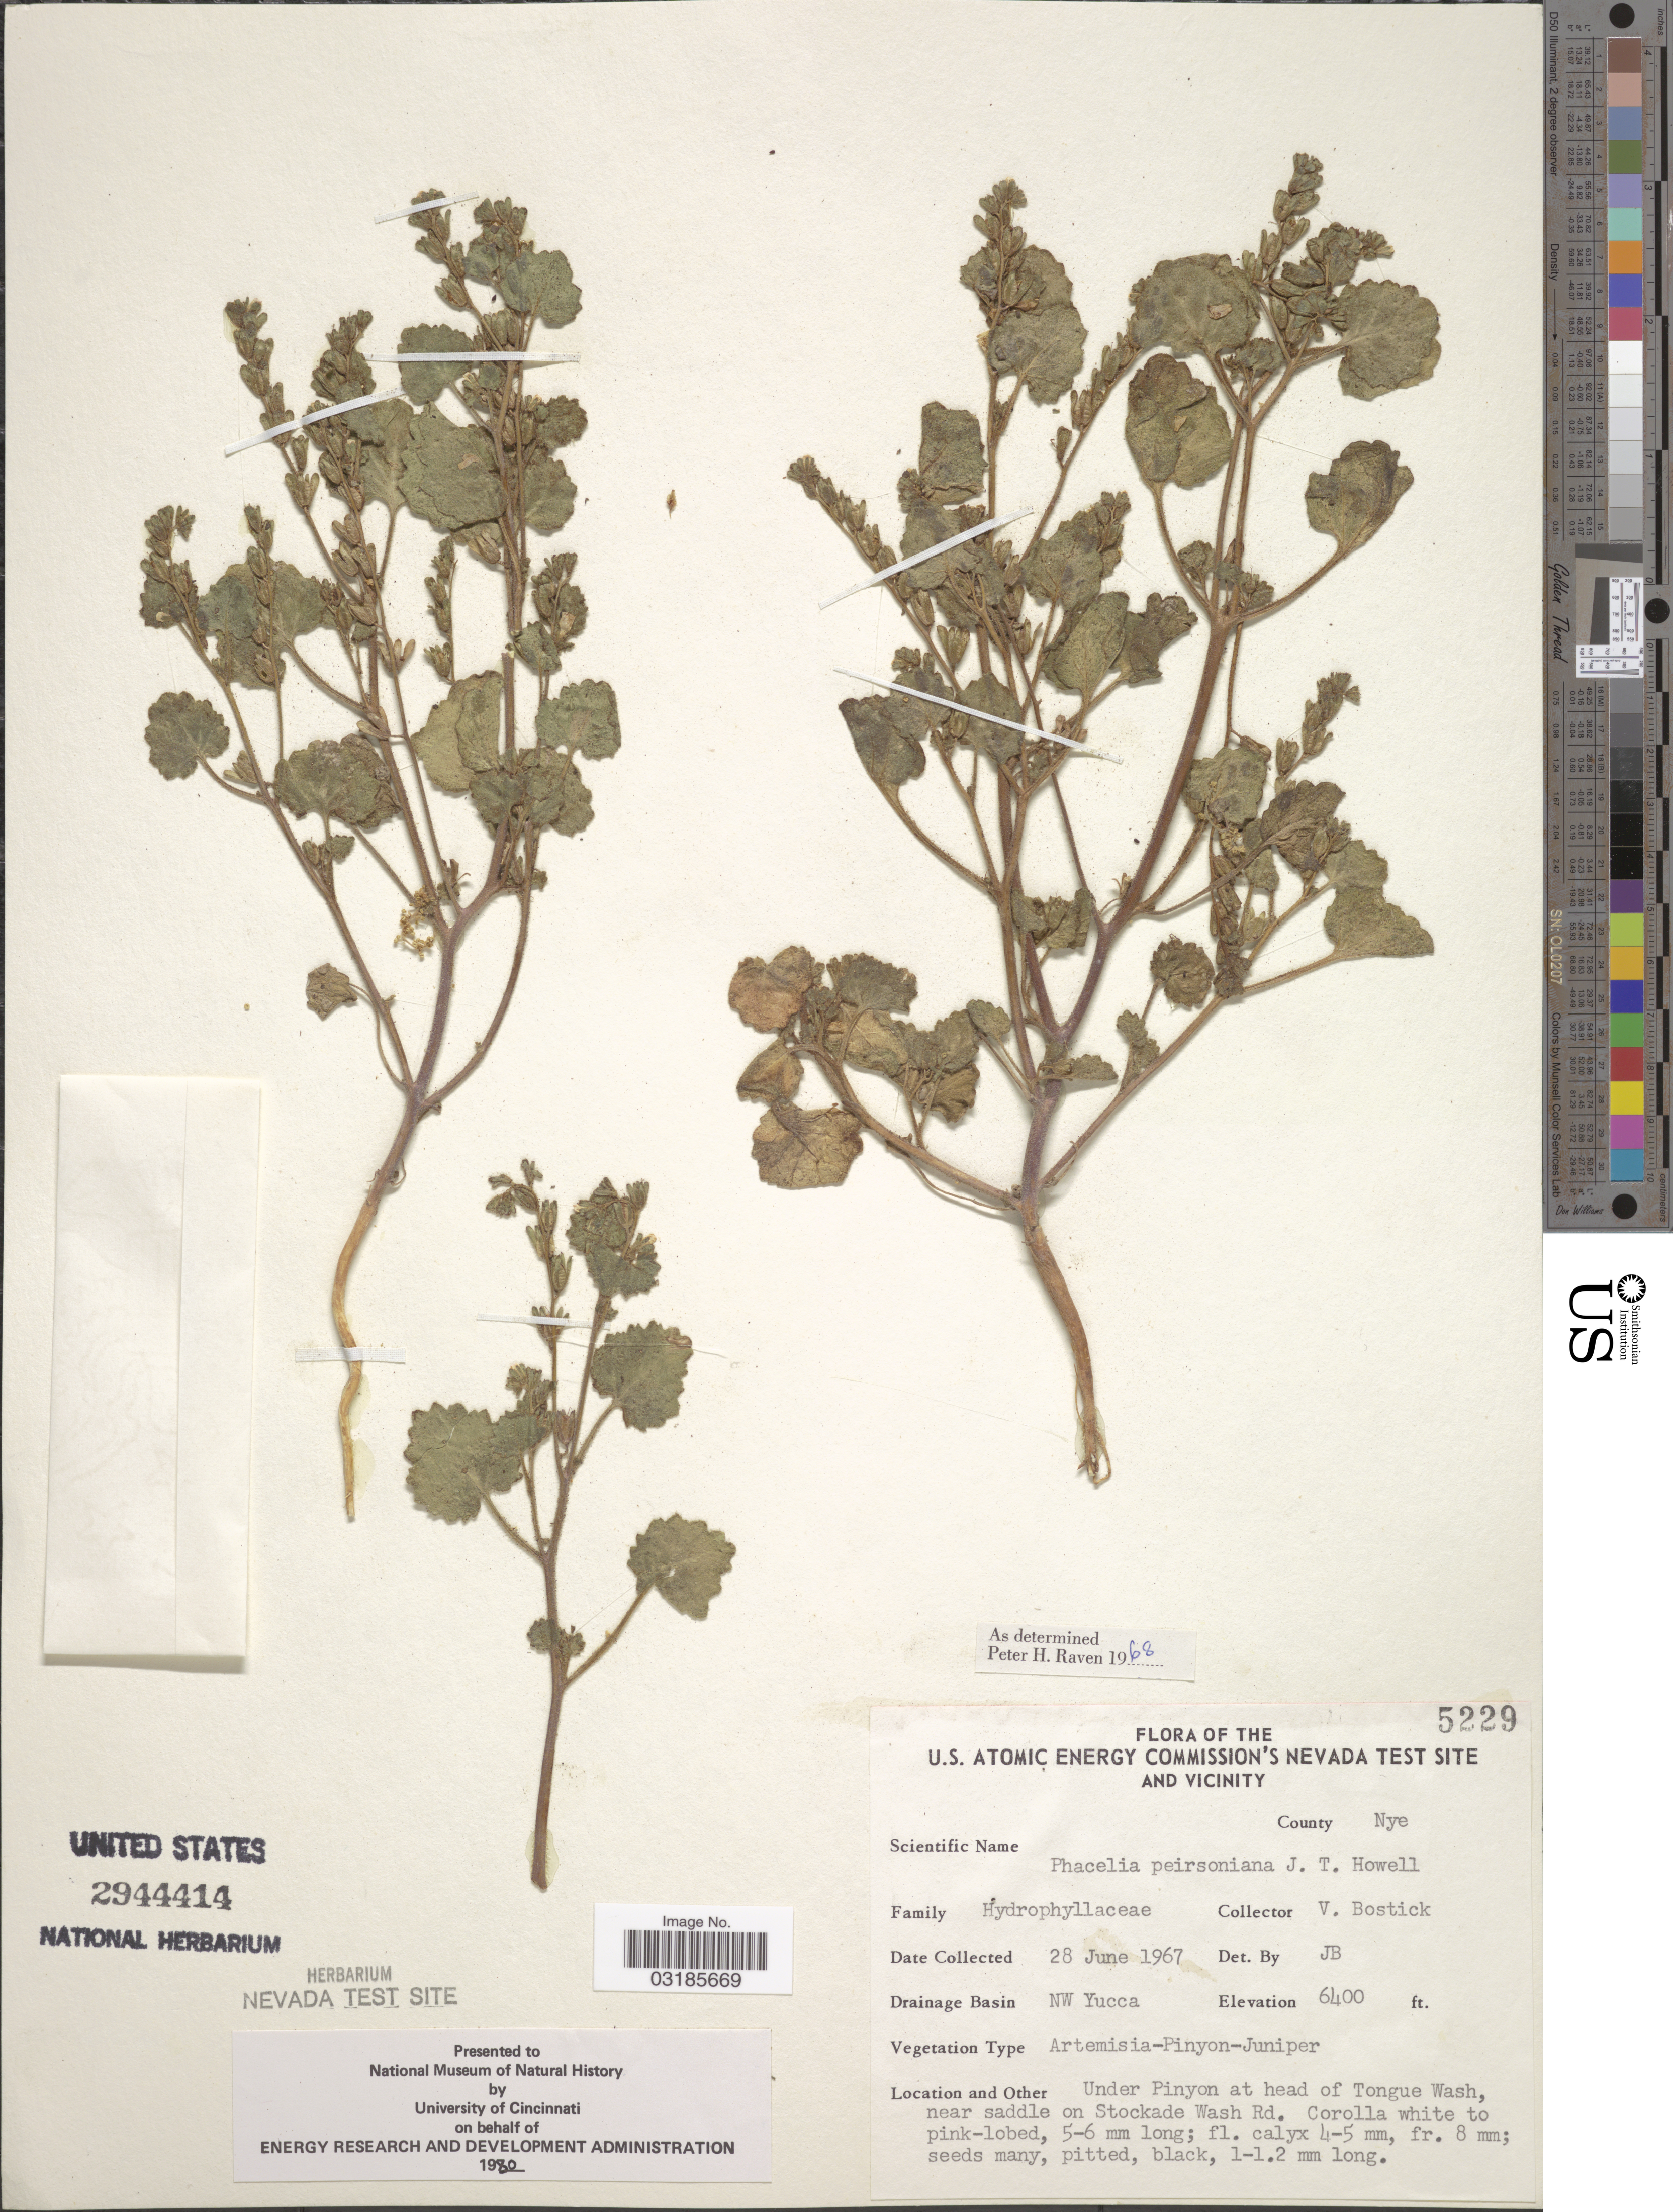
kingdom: Plantae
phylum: Tracheophyta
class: Magnoliopsida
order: Boraginales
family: Hydrophyllaceae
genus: Phacelia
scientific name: Phacelia peirsoniana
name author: J.T. Howell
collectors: V. Bostick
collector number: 5229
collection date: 1967-06-28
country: United States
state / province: Nevada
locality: U.S. Atomic Energy Commission's Nevada Test Site and Vicinity, County Nye, Drainage Basin NW Yucca, Under Pinyon at head of Tongue Wash, near saddle on Stockade Wash Rd.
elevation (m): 1951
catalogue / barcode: US 2944414